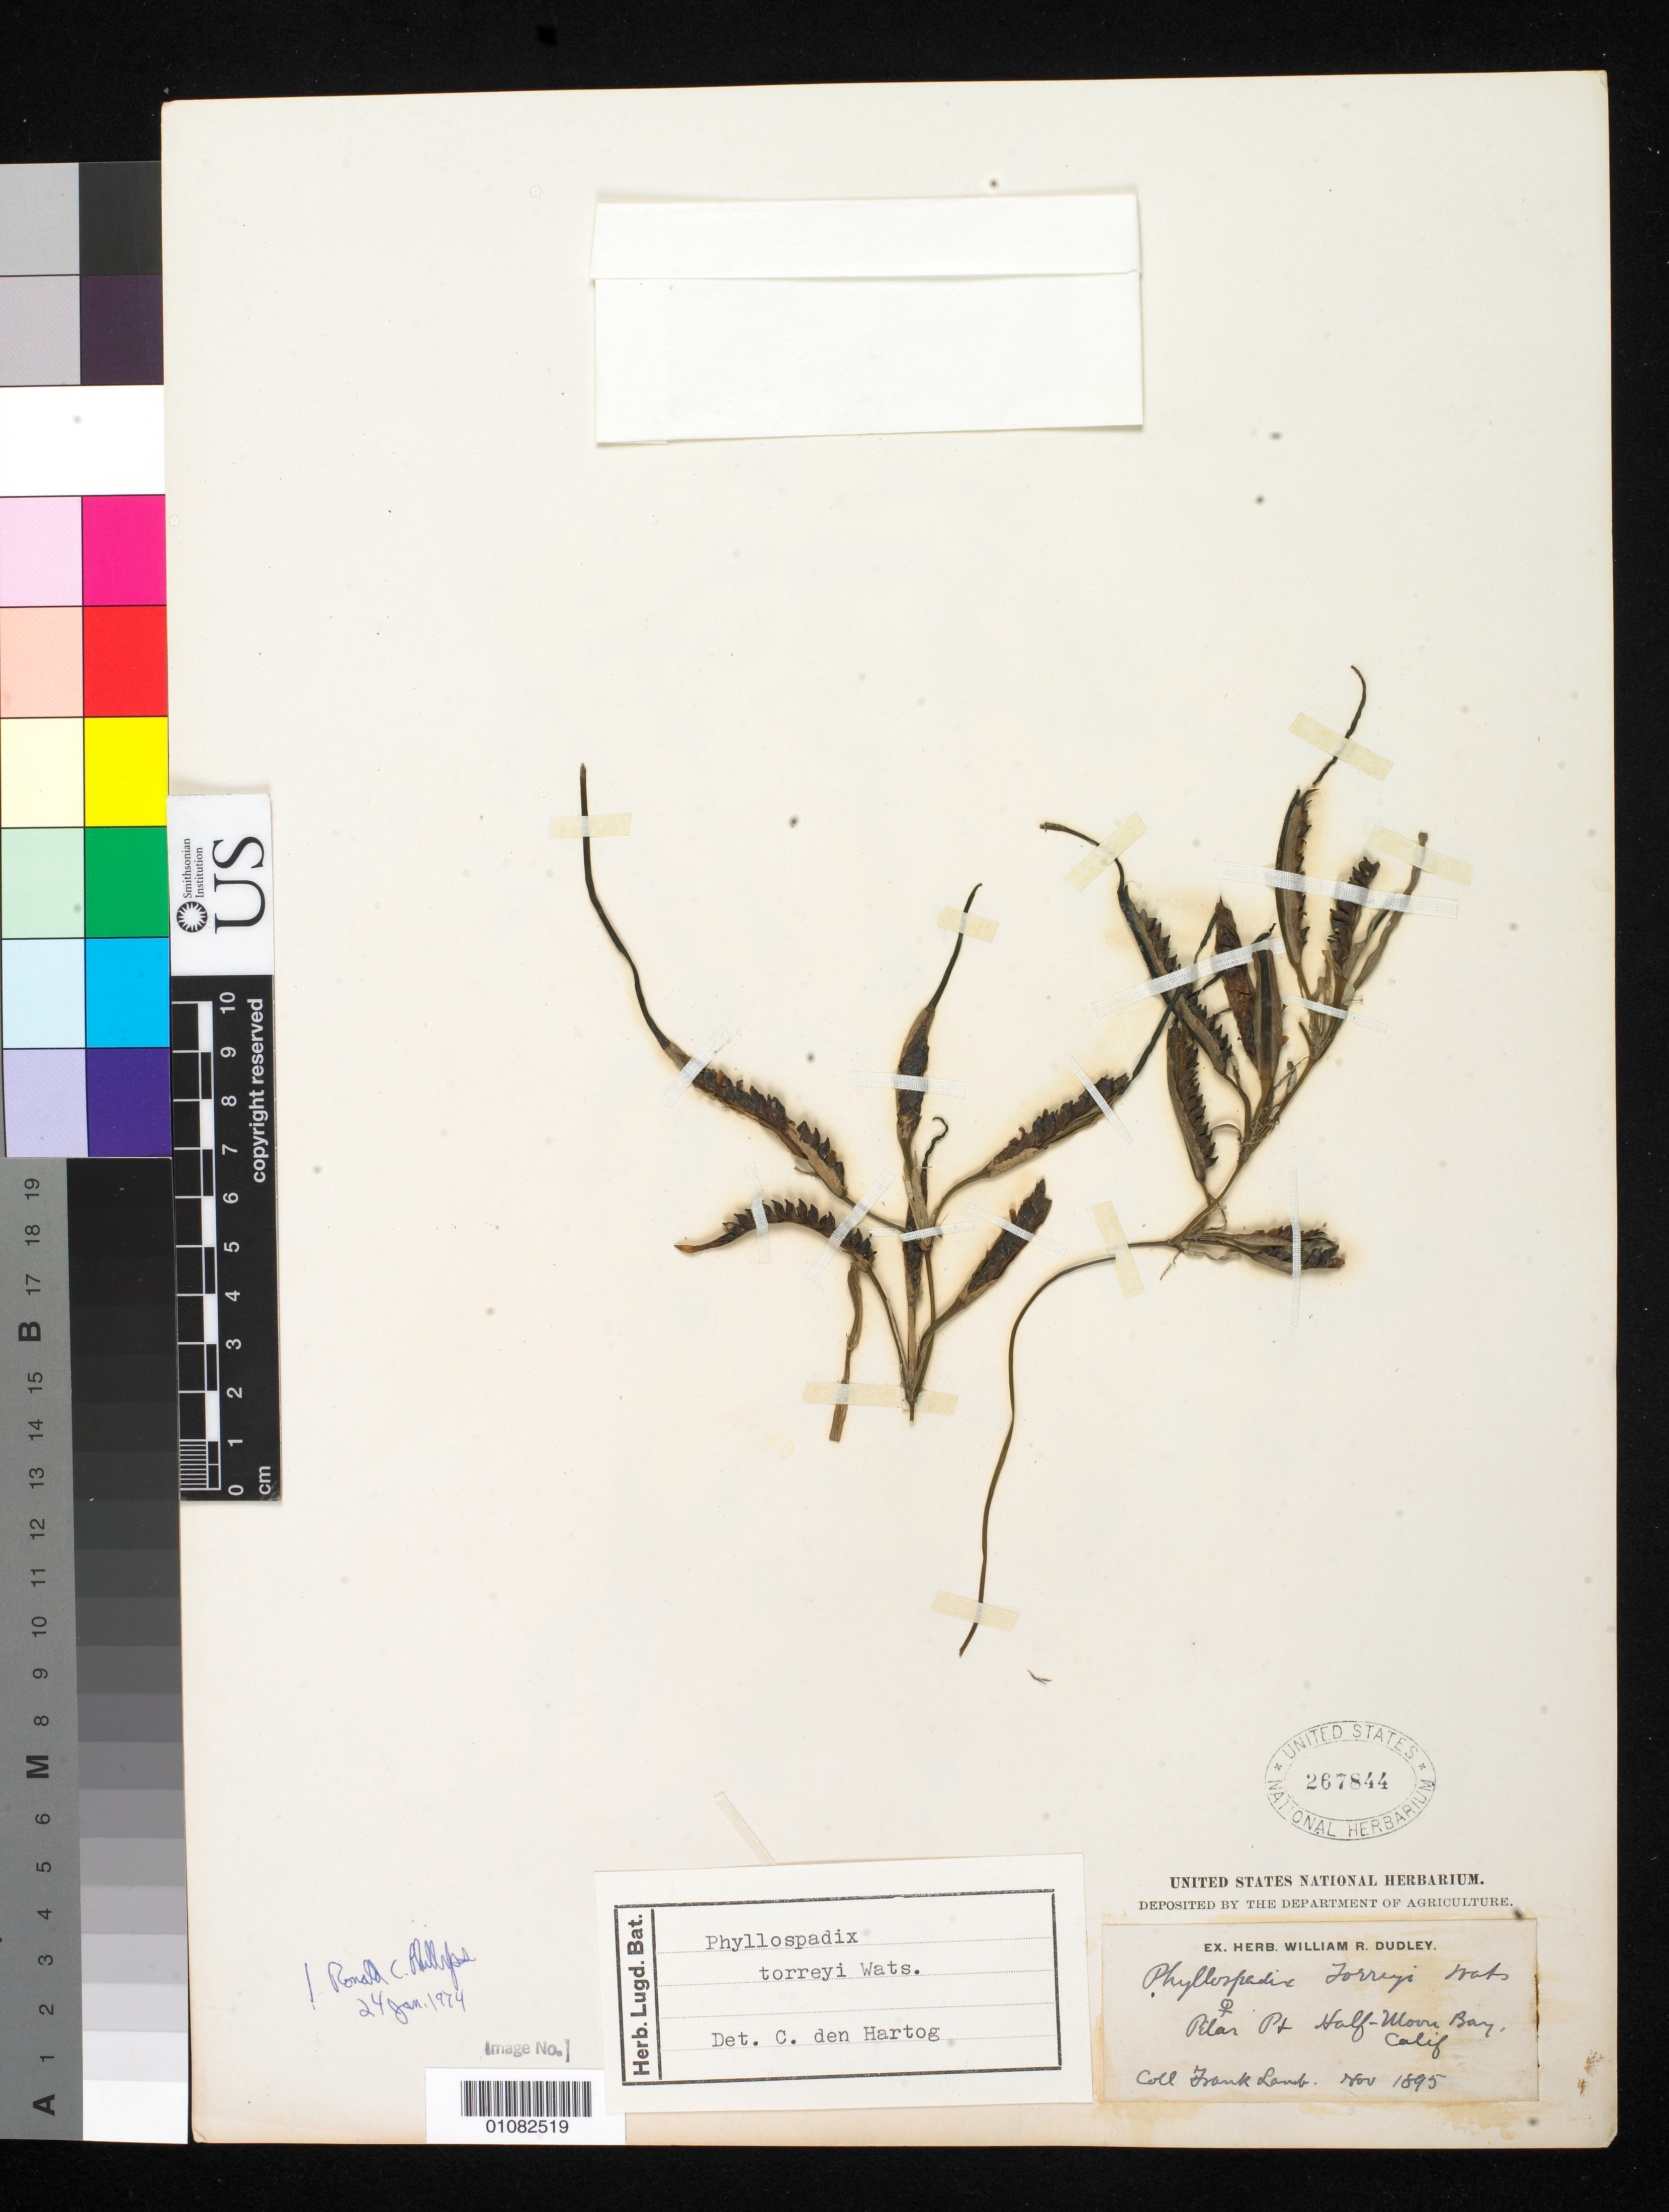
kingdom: Plantae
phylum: Tracheophyta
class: Liliopsida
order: Alismatales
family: Zosteraceae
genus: Phyllospadix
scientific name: Phyllospadix torreyi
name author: S. Watson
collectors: F. H. Lamb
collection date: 1895-11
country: United States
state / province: California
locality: Pilar Point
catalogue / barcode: US 267844